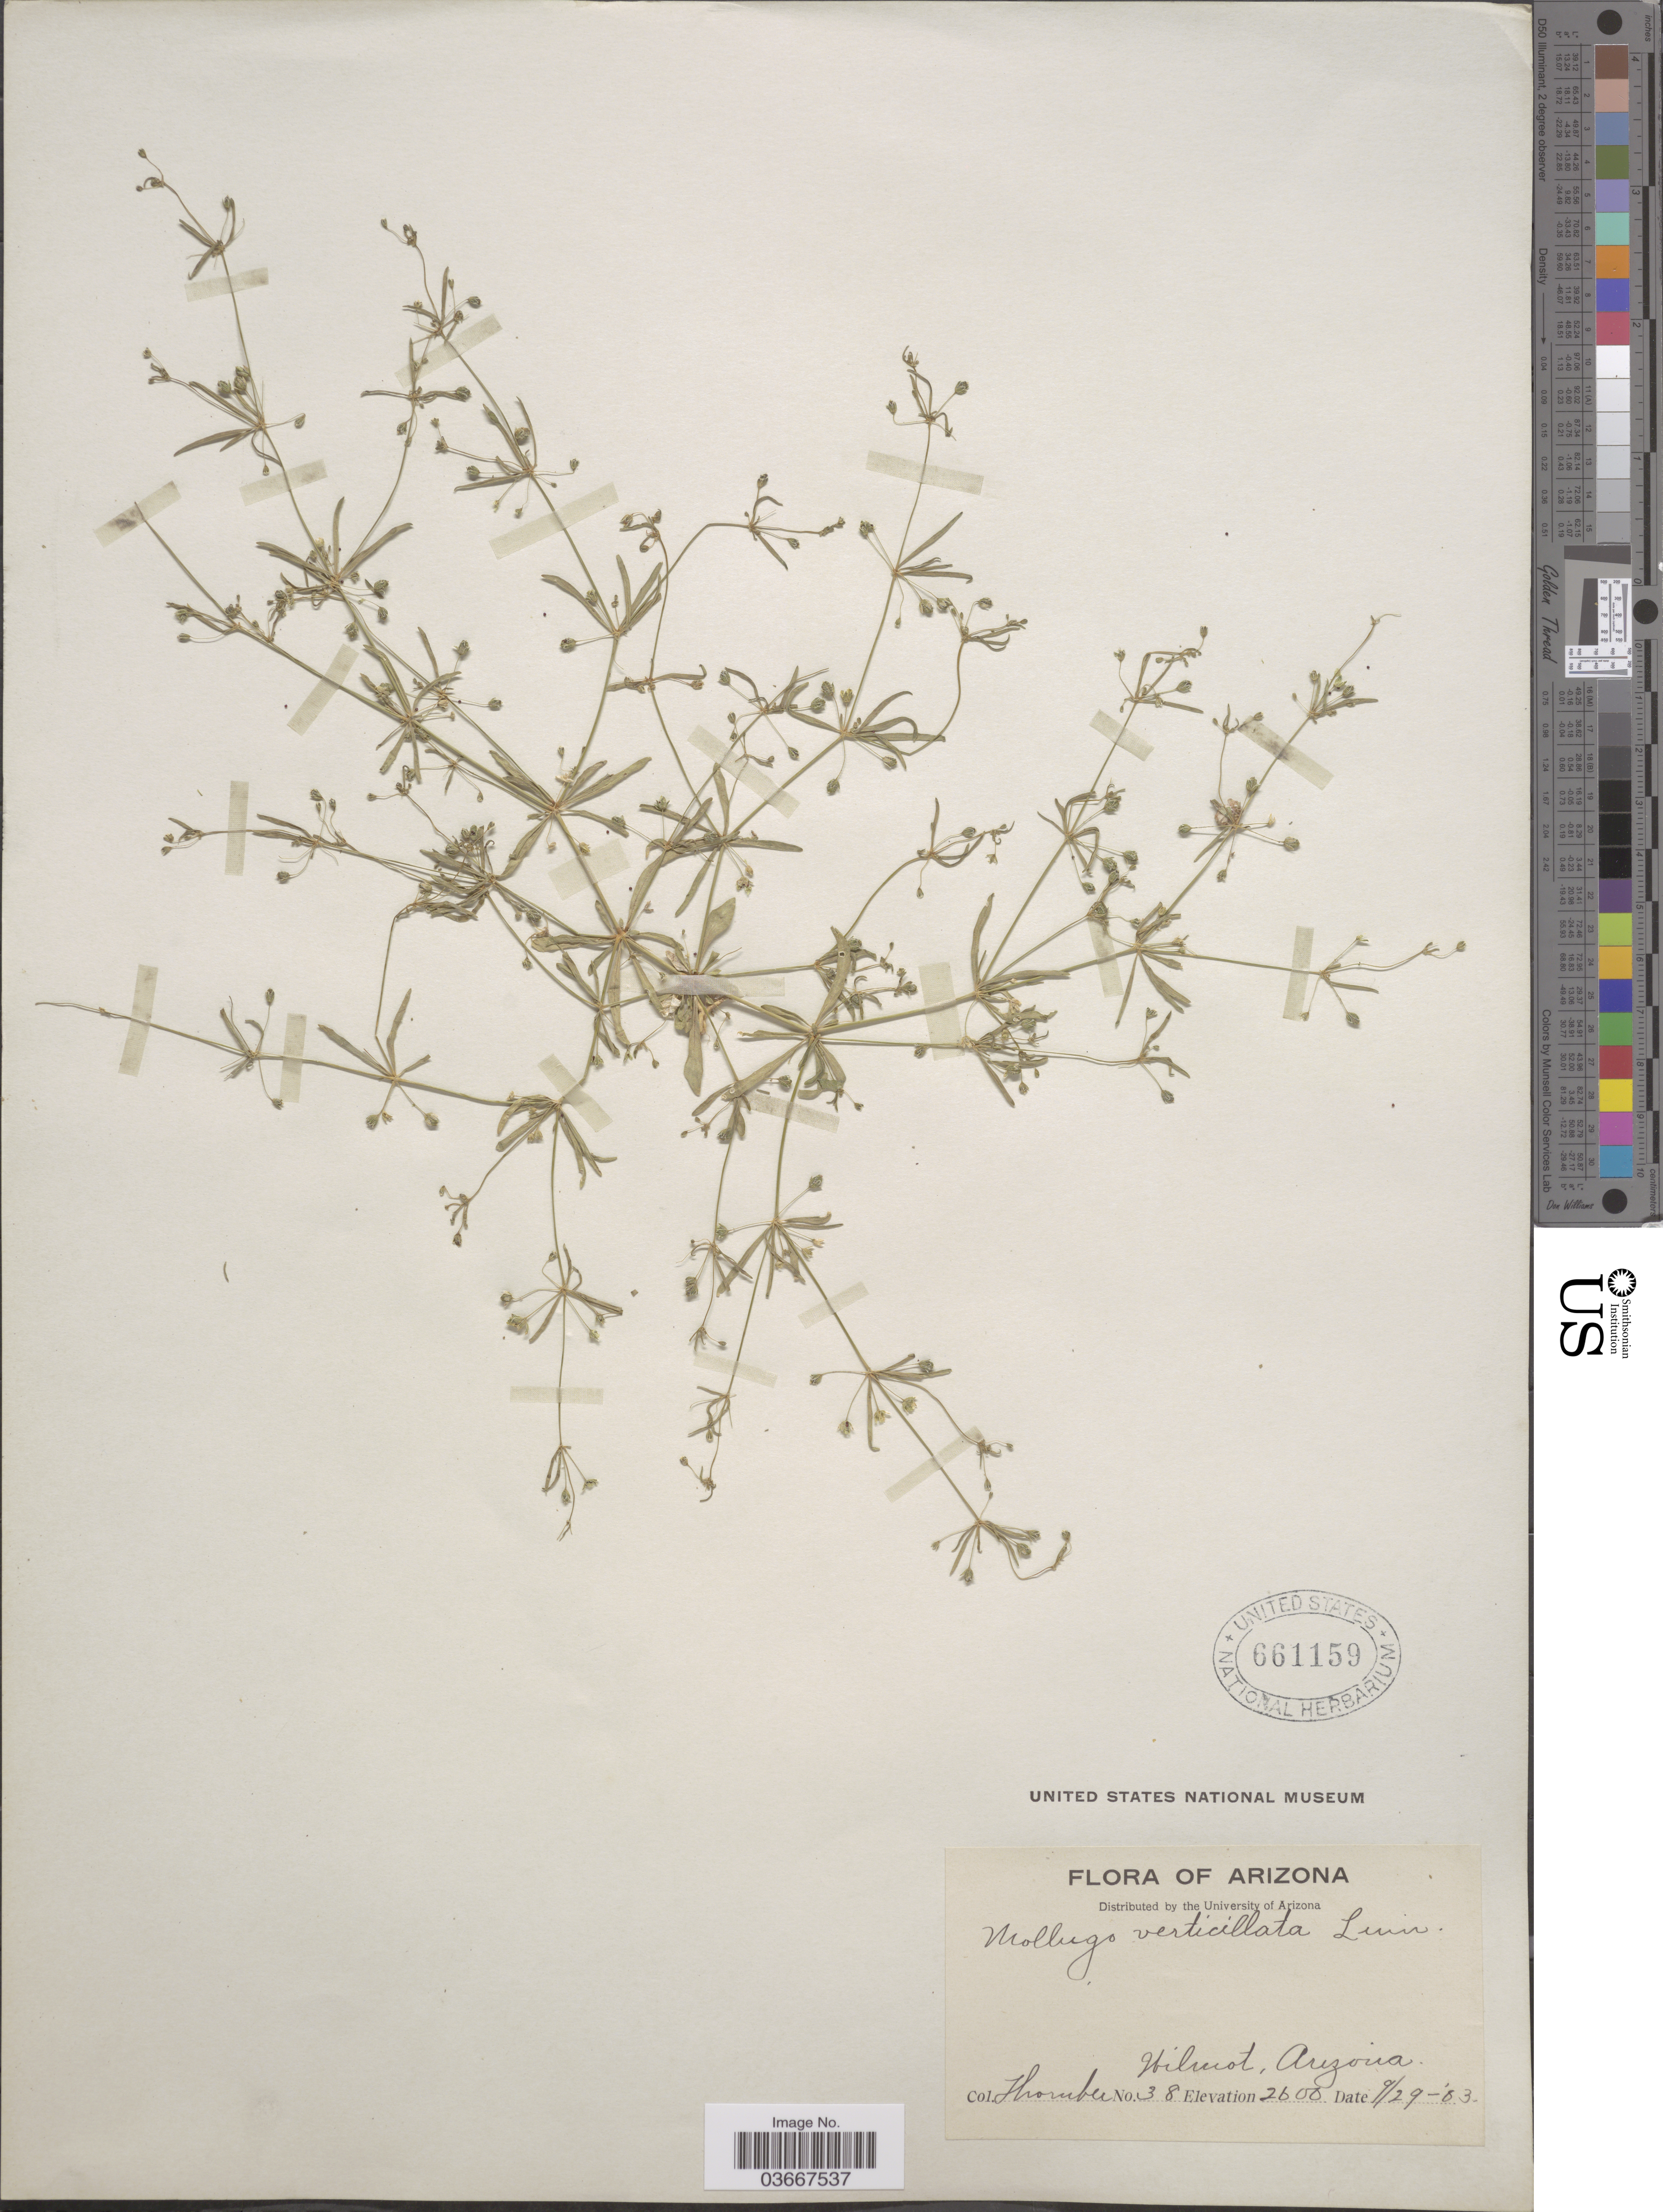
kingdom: Plantae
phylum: Tracheophyta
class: Magnoliopsida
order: Caryophyllales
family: Molluginaceae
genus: Mollugo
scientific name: Mollugo verticillata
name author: L.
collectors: J. Thornber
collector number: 38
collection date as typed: Transcribed d/m/y: 29/9/83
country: United States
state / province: Arizona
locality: Wilmot.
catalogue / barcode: US 661159